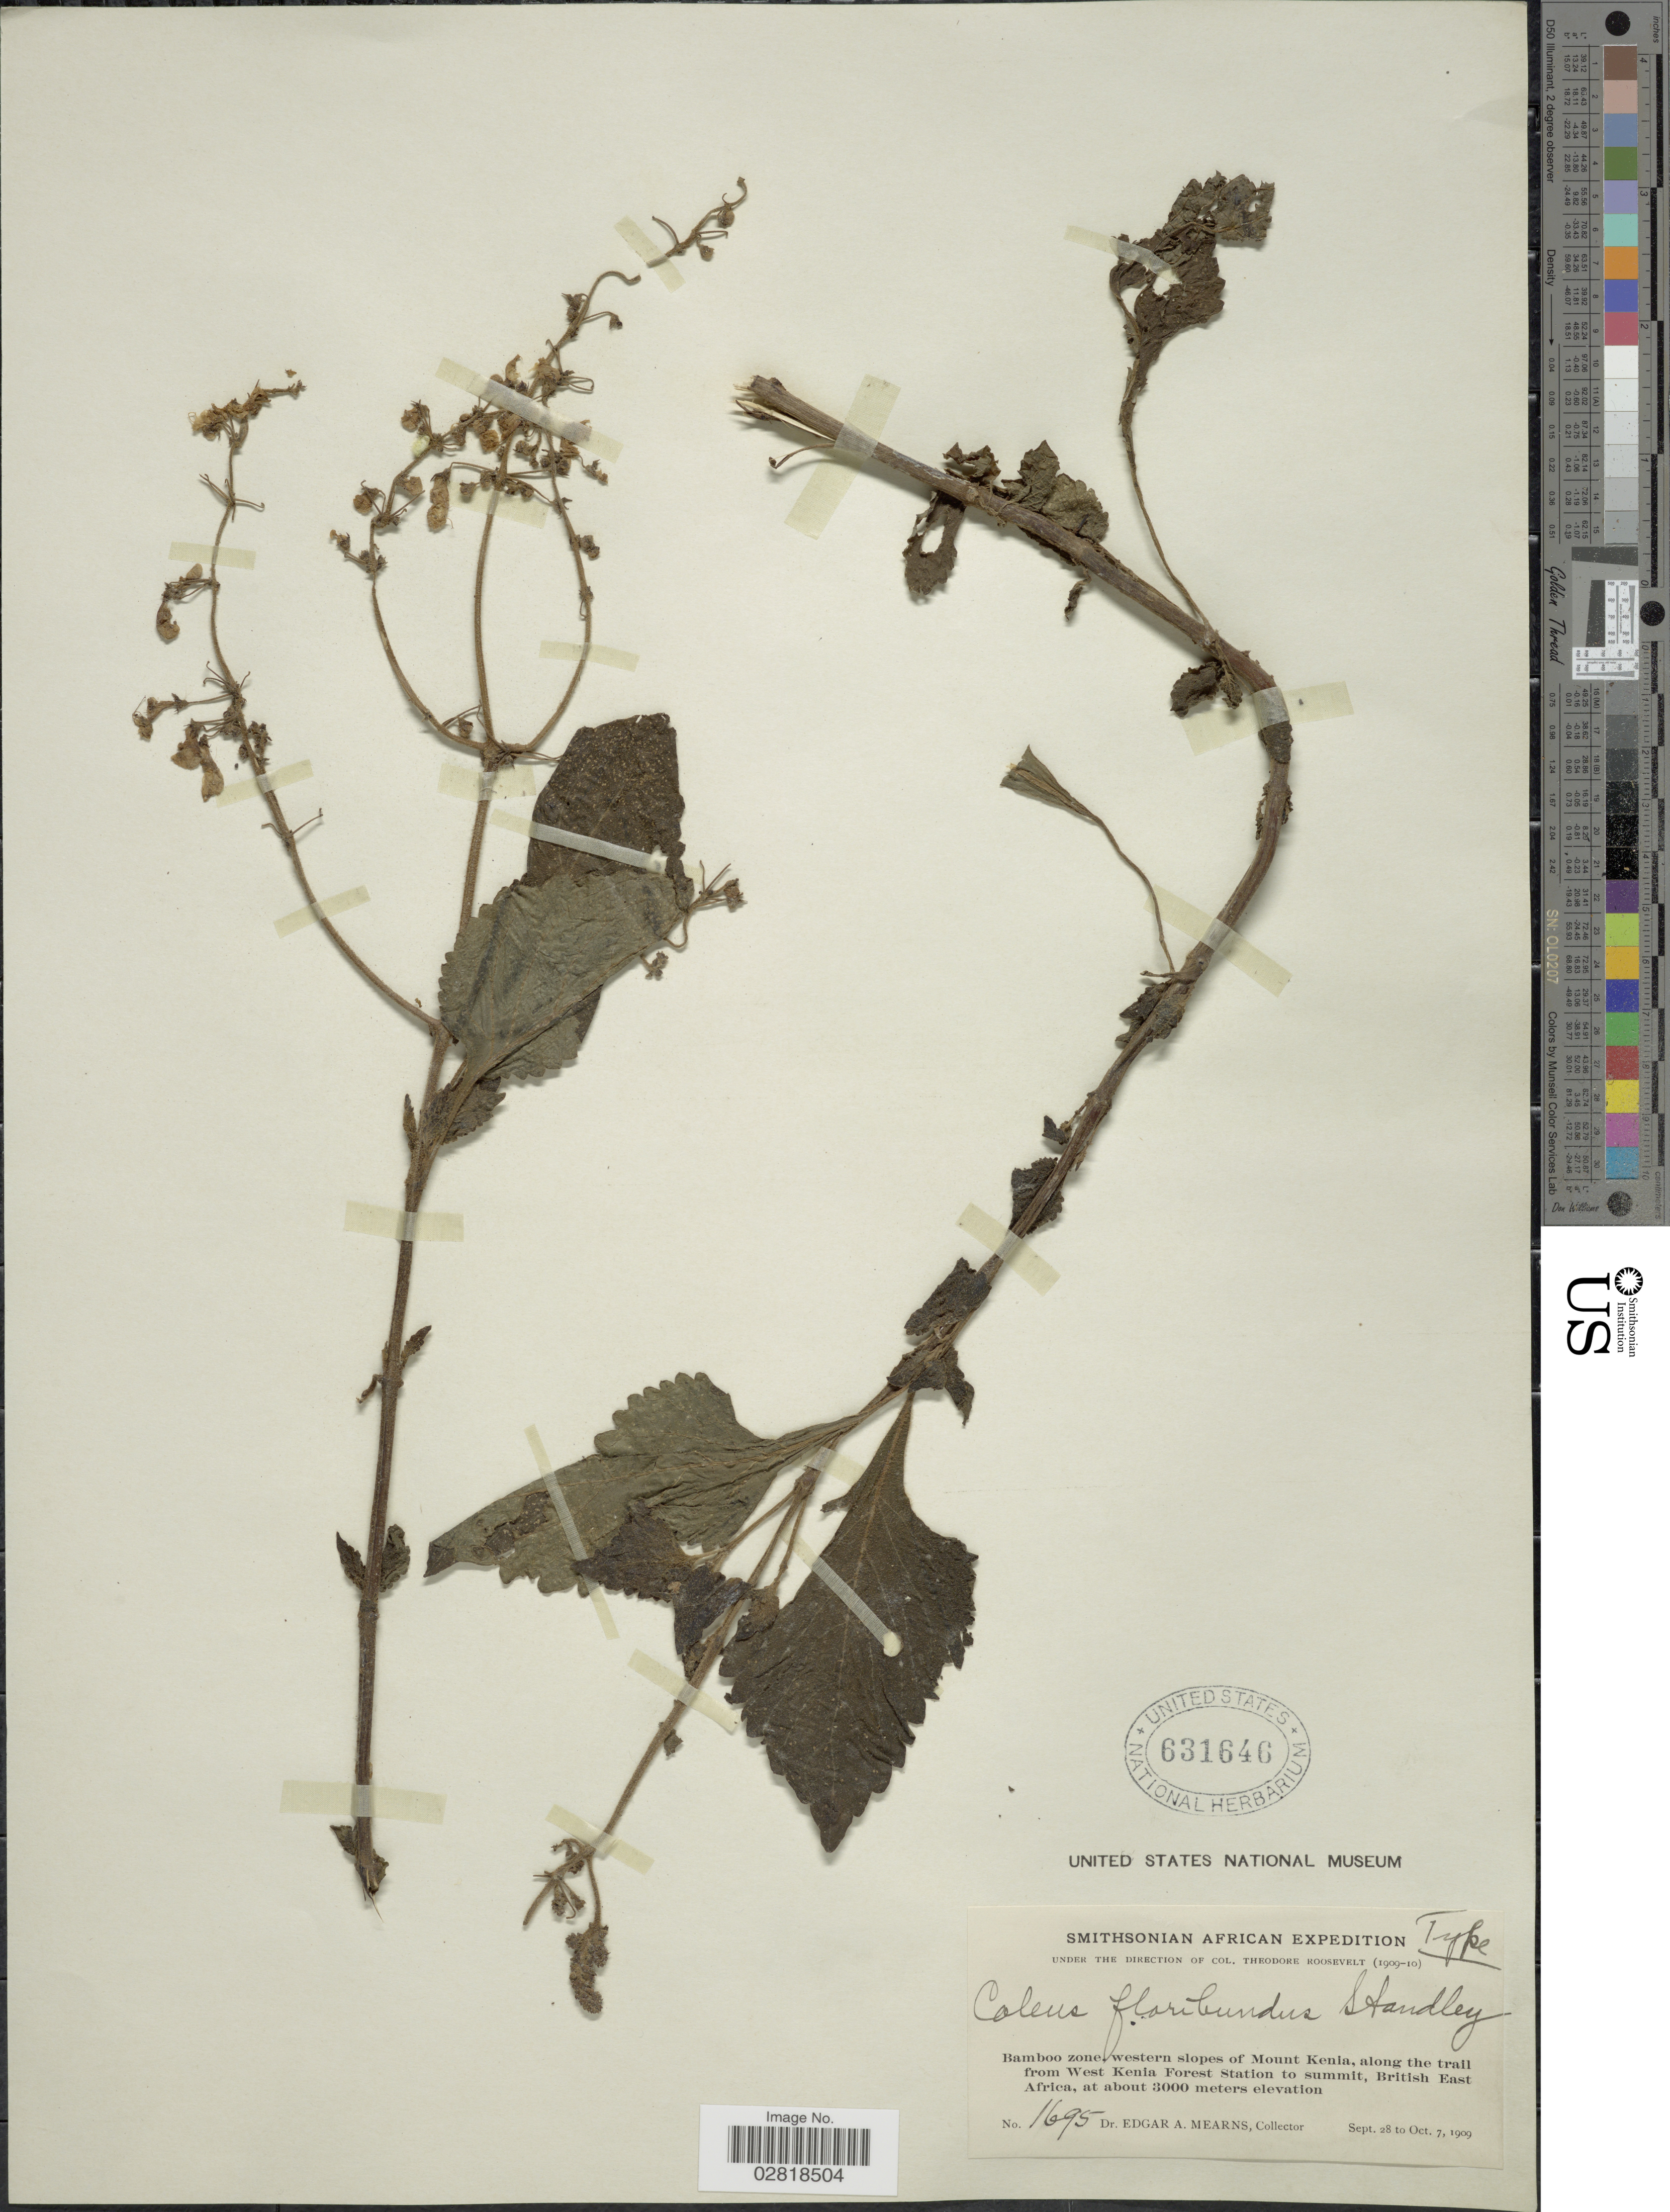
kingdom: Plantae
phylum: Tracheophyta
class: Magnoliopsida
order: Lamiales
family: Lamiaceae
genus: Plectranthus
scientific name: Plectranthus floribundus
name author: N.E. Br.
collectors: E. A. Mearns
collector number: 1695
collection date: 1909-09-28/1909-10-07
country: Kenya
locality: Bamboo zone, western slopes of Mount Kenia, along the trail from West Kenia Forest Station to summit, British East Africa.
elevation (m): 3000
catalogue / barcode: US 631646